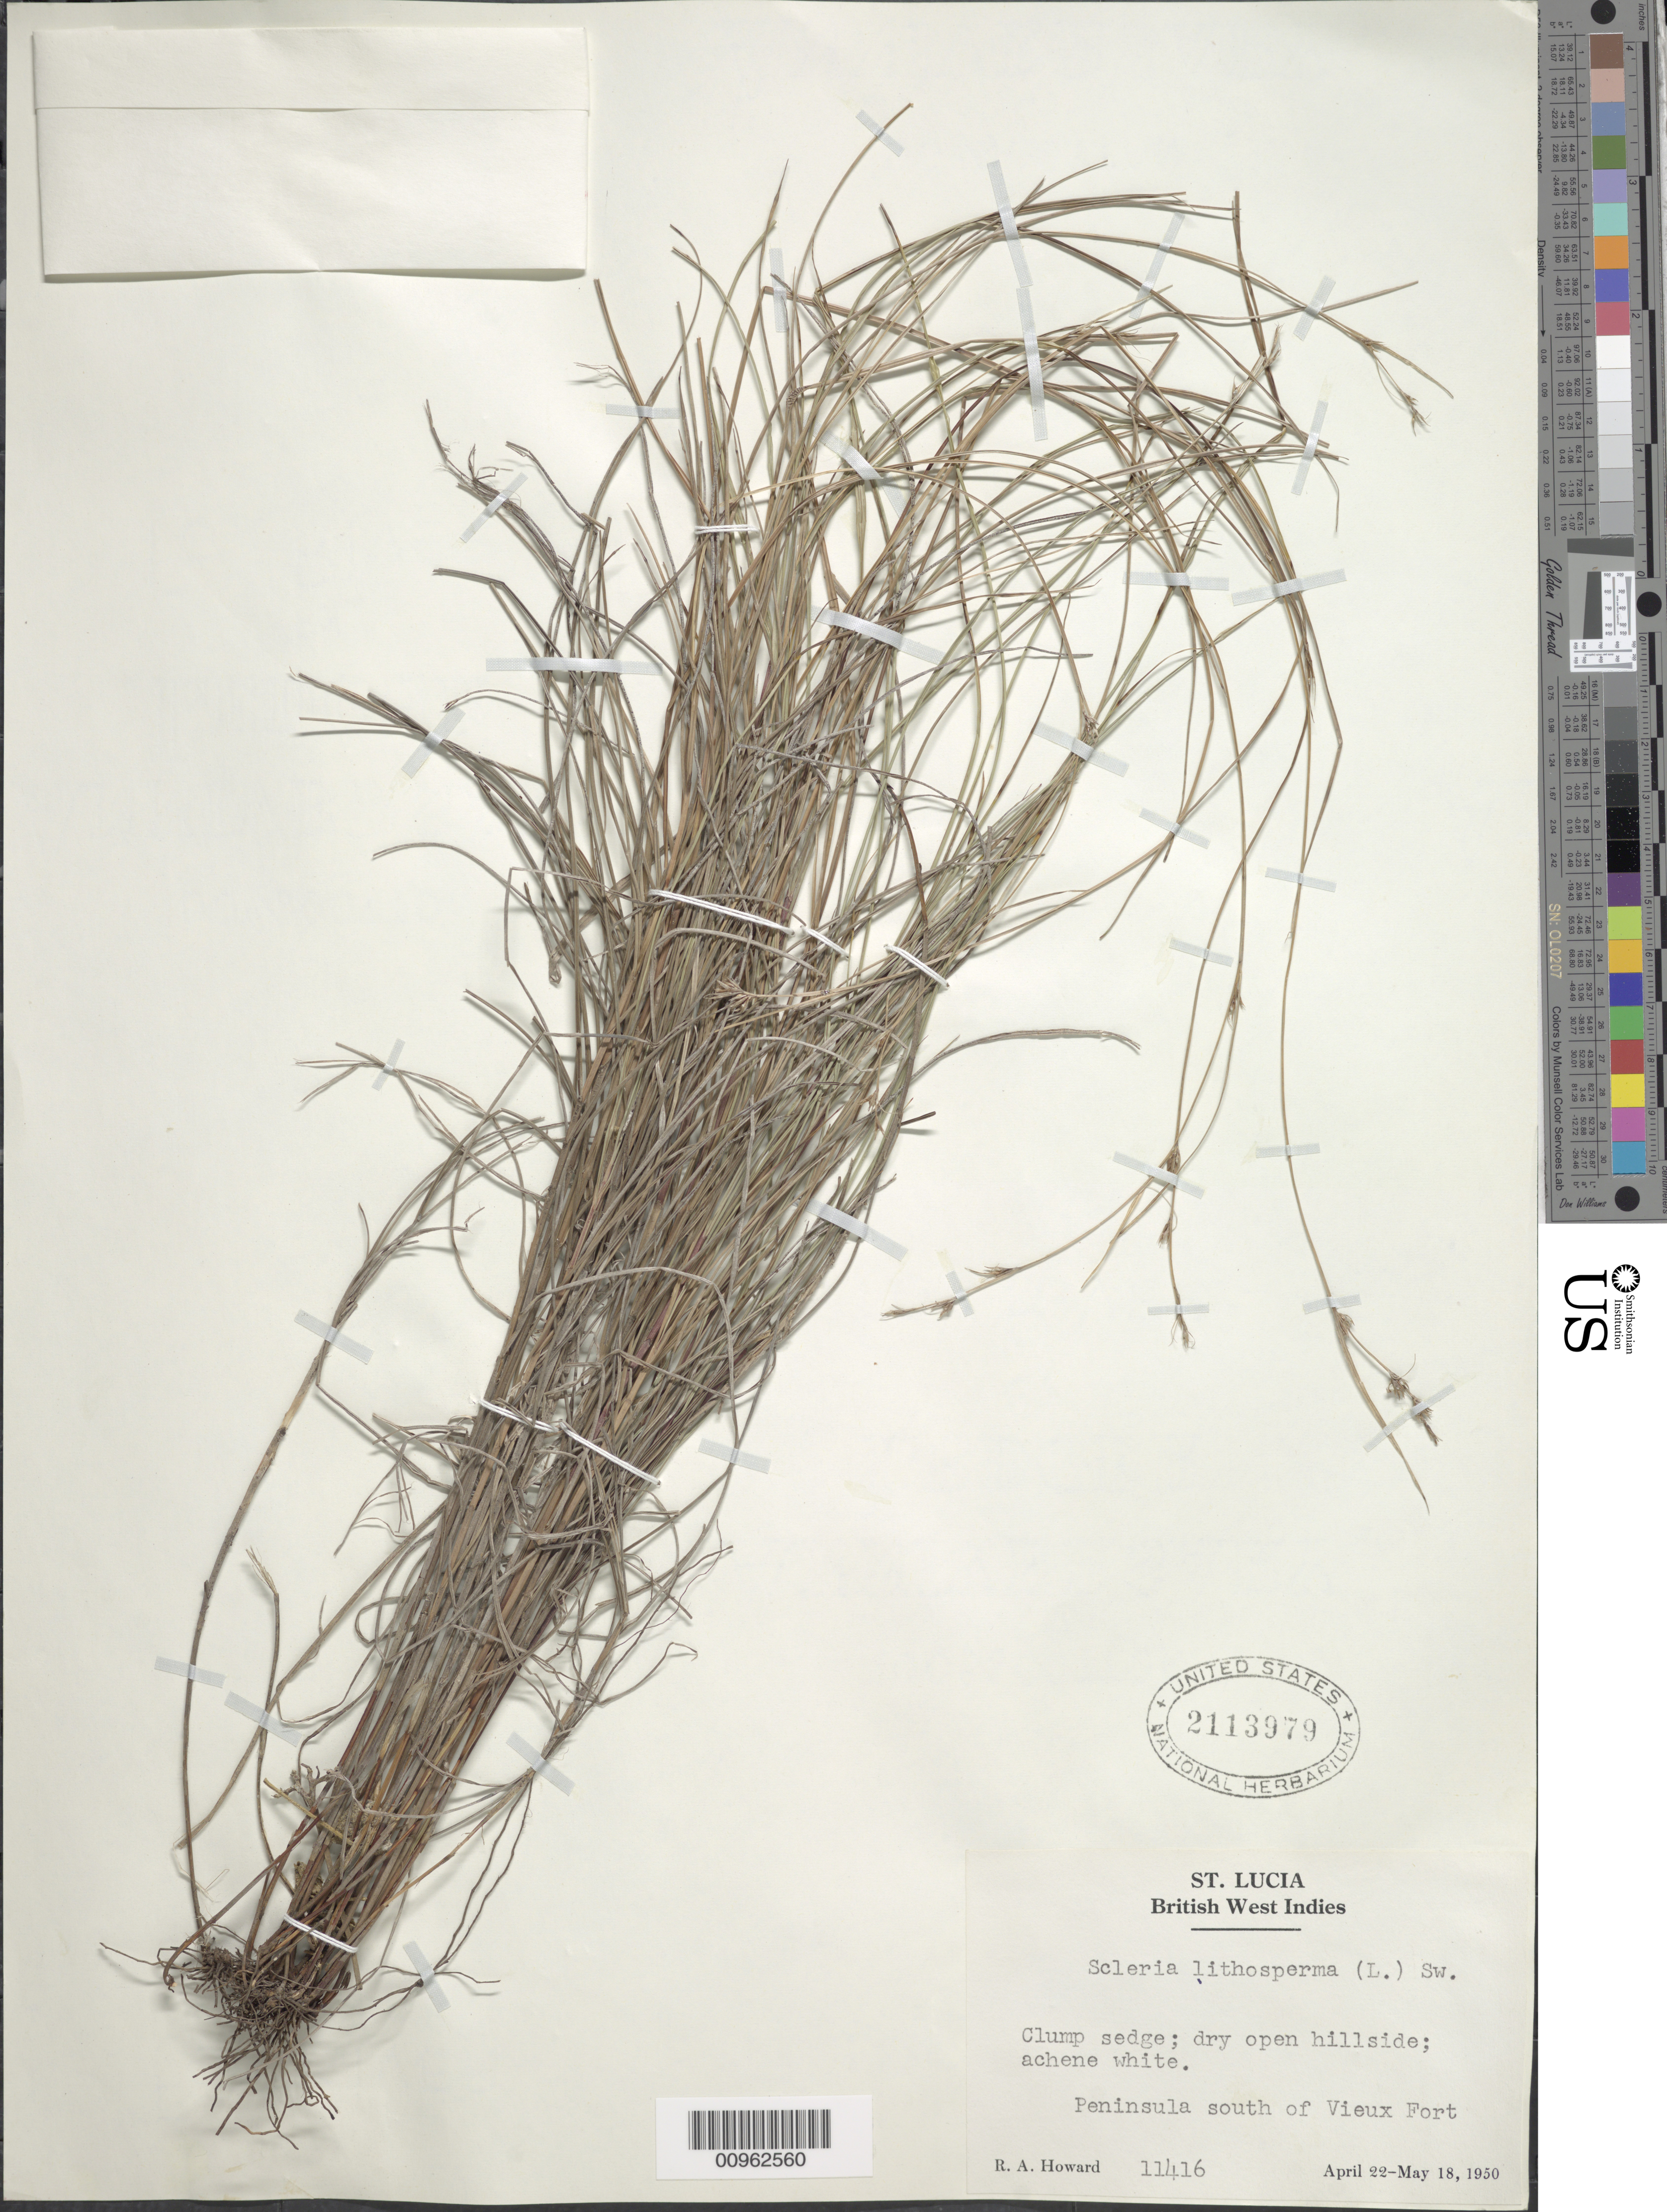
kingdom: Plantae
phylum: Tracheophyta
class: Liliopsida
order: Poales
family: Cyperaceae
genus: Scleria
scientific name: Scleria lithosperma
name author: (L.) Sw.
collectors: R. A. Howard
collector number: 11416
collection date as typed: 22 Apr 1950 to 18 May 1950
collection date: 1950-04-22/1950-05-18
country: St. Lucia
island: St. Lucia I.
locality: Peninsula south of Vieux Fort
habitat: Dry open hillside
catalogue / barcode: US 2113979